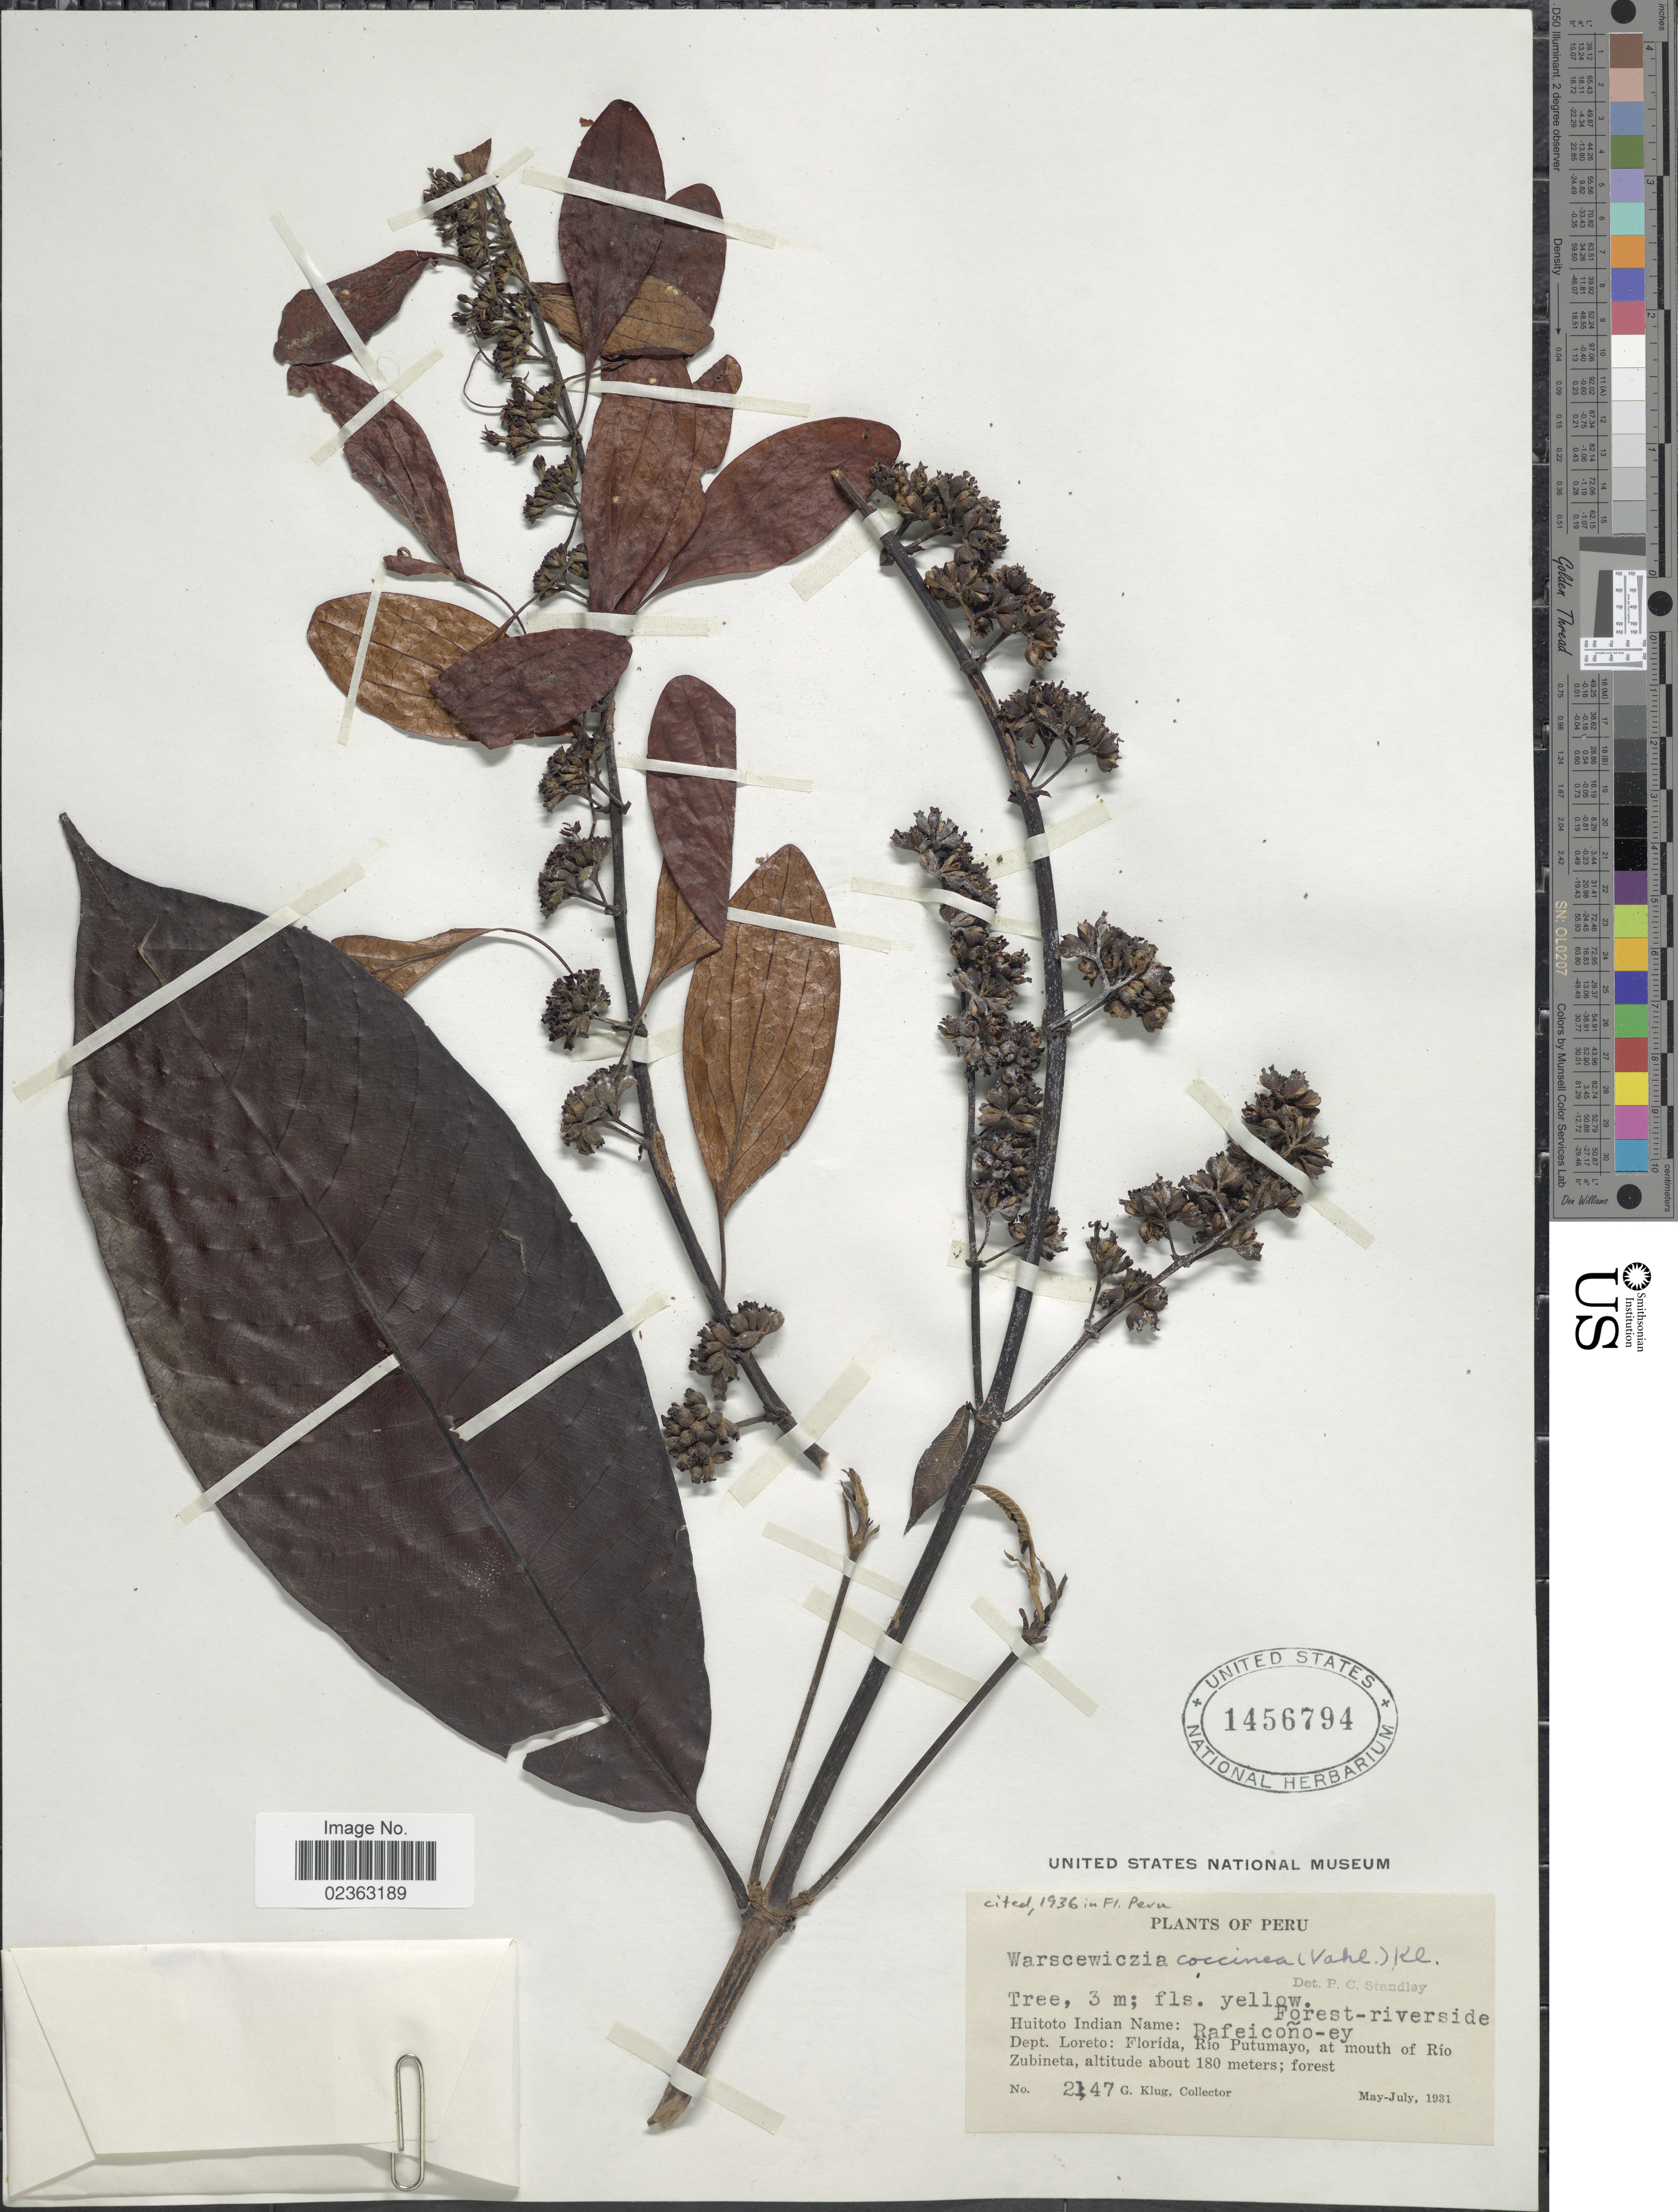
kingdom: Plantae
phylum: Tracheophyta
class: Magnoliopsida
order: Gentianales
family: Rubiaceae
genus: Warszewiczia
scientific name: Warszewiczia coccinea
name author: (Vahl) Klotzsch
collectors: G. Klug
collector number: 2147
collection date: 1931-05/1931-07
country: Peru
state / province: Loreto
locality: Florida, Rio Putumayo, at mouth of Rio Zubineta; forest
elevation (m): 180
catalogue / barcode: US 1456794